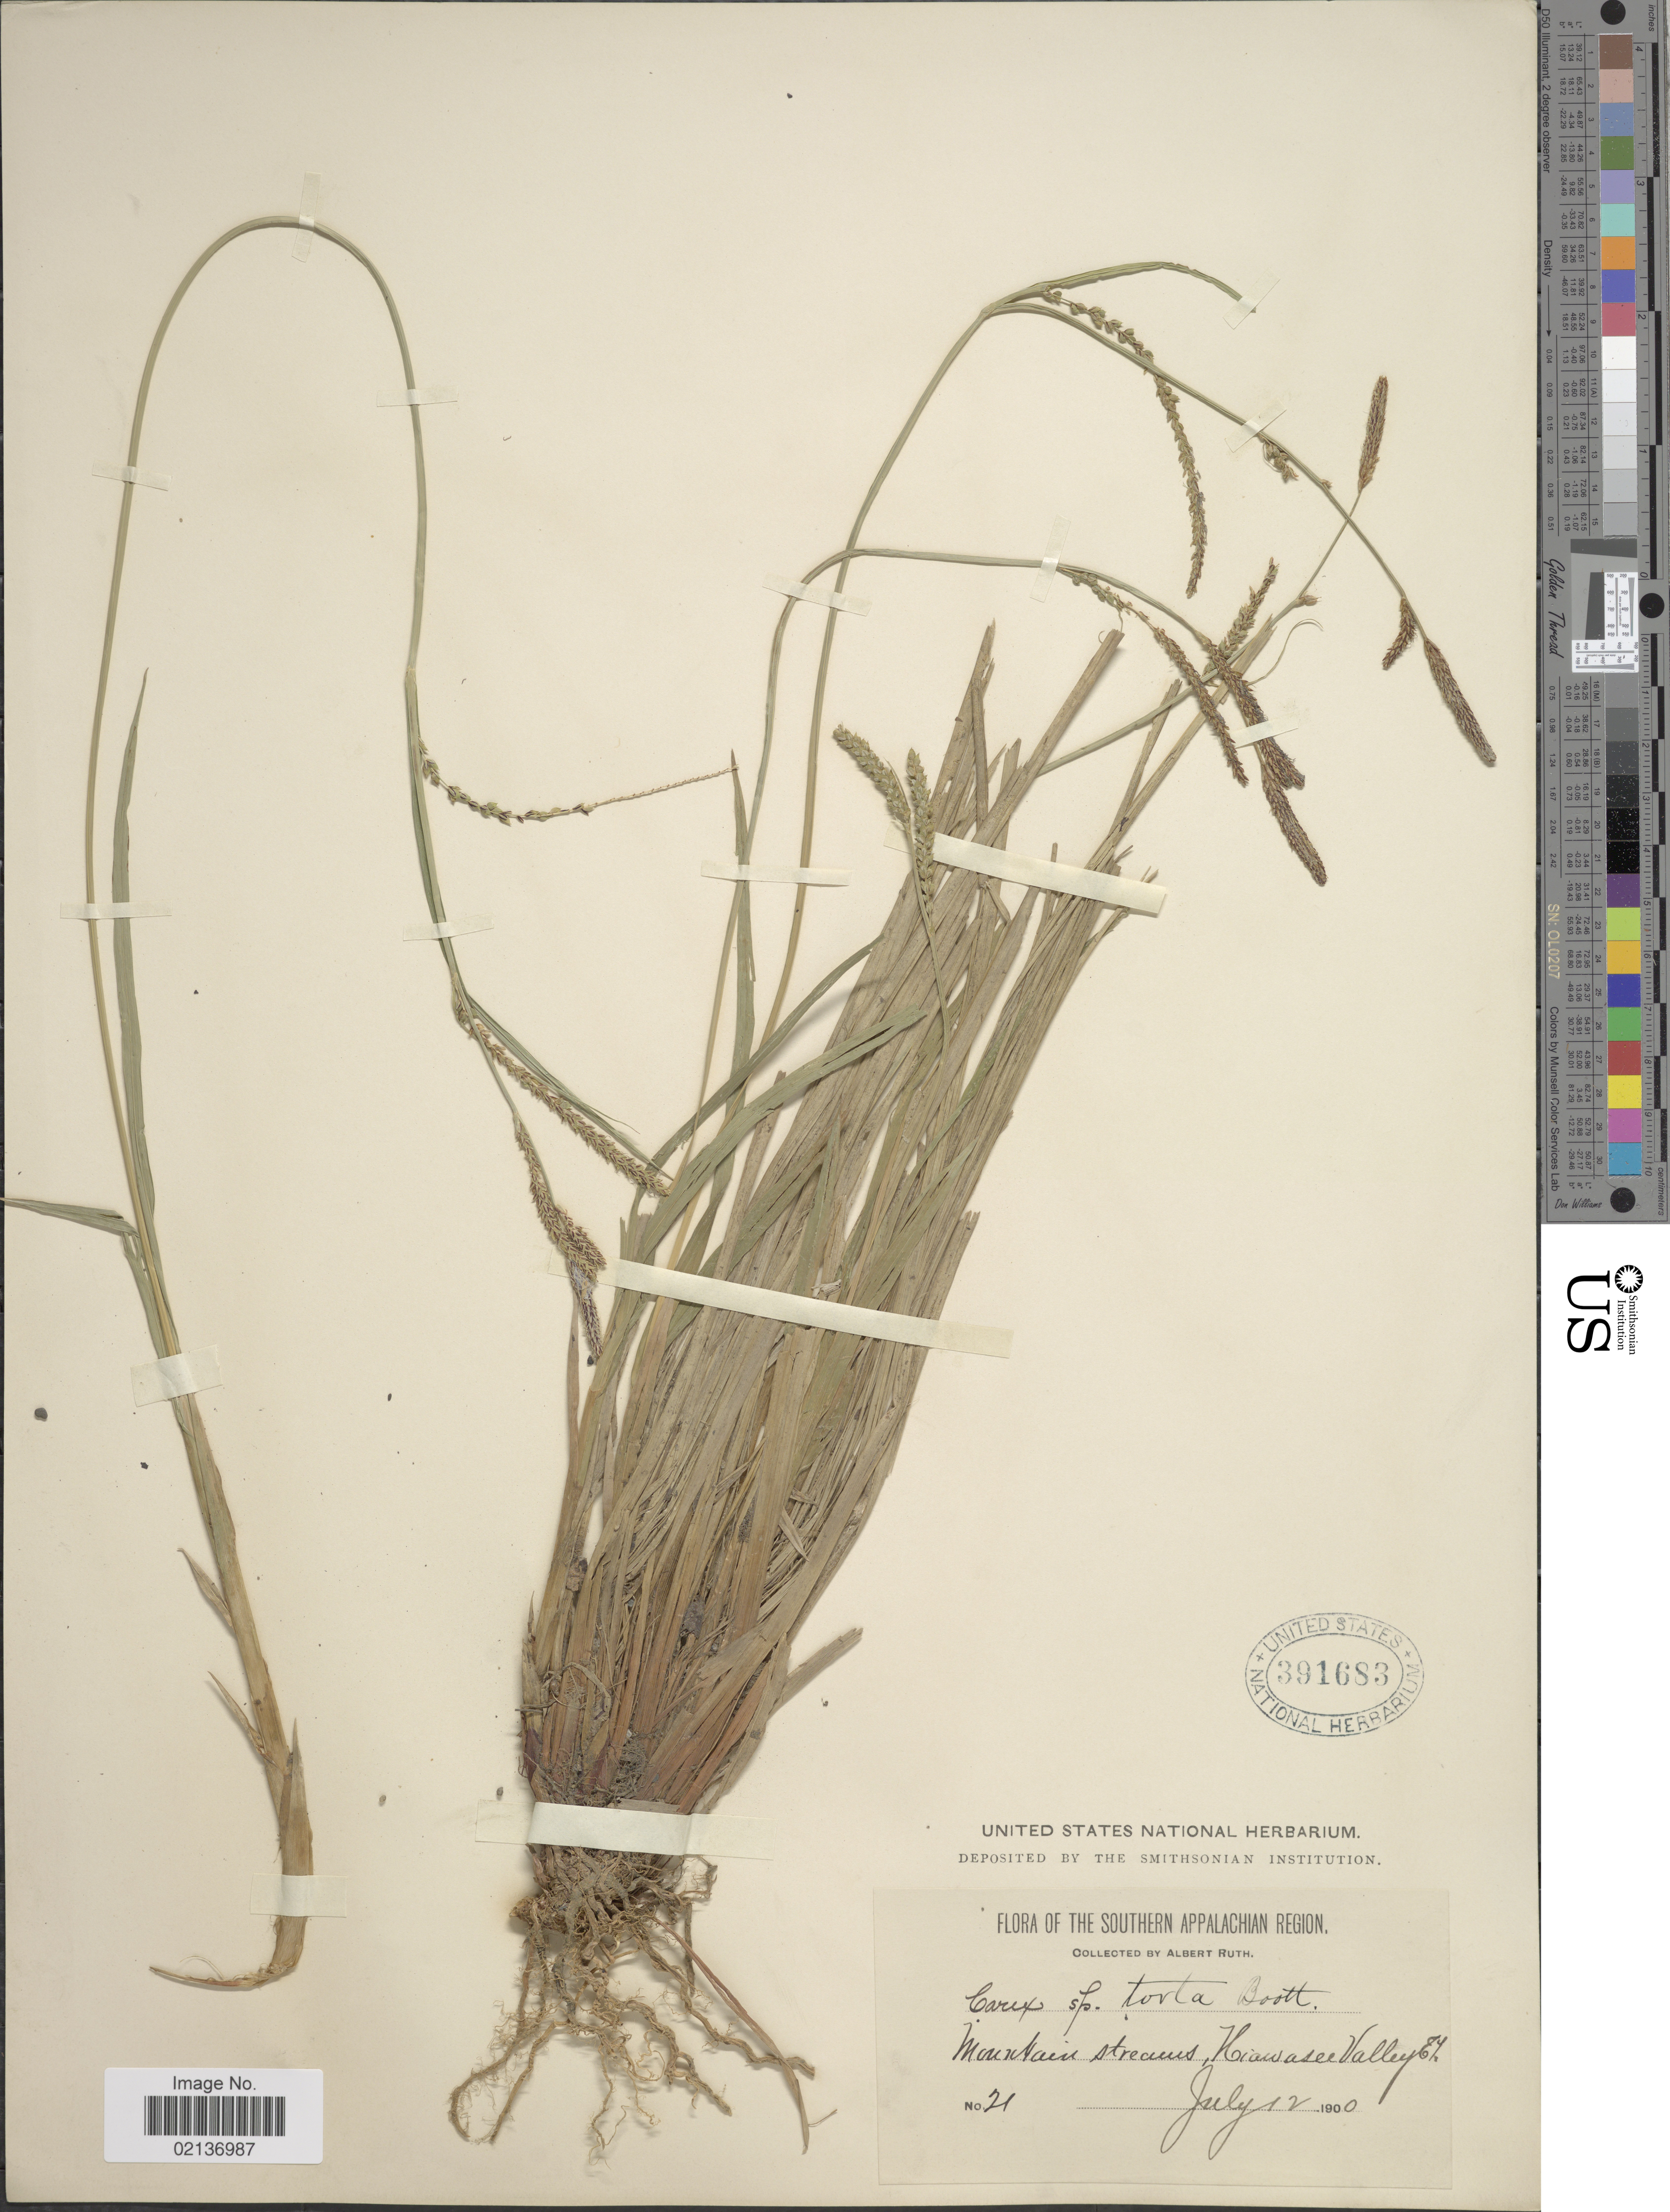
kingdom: Plantae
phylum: Tracheophyta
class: Liliopsida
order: Poales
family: Cyperaceae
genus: Carex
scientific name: Carex torta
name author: Boott ex Tuck.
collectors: A. Ruth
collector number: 21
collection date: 1900-07-12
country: United States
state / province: Tennessee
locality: Hiawasee Valley, E.T. [Hiawassee Valley, East Tenn.] Southern Appalachian Region.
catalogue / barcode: US 391683